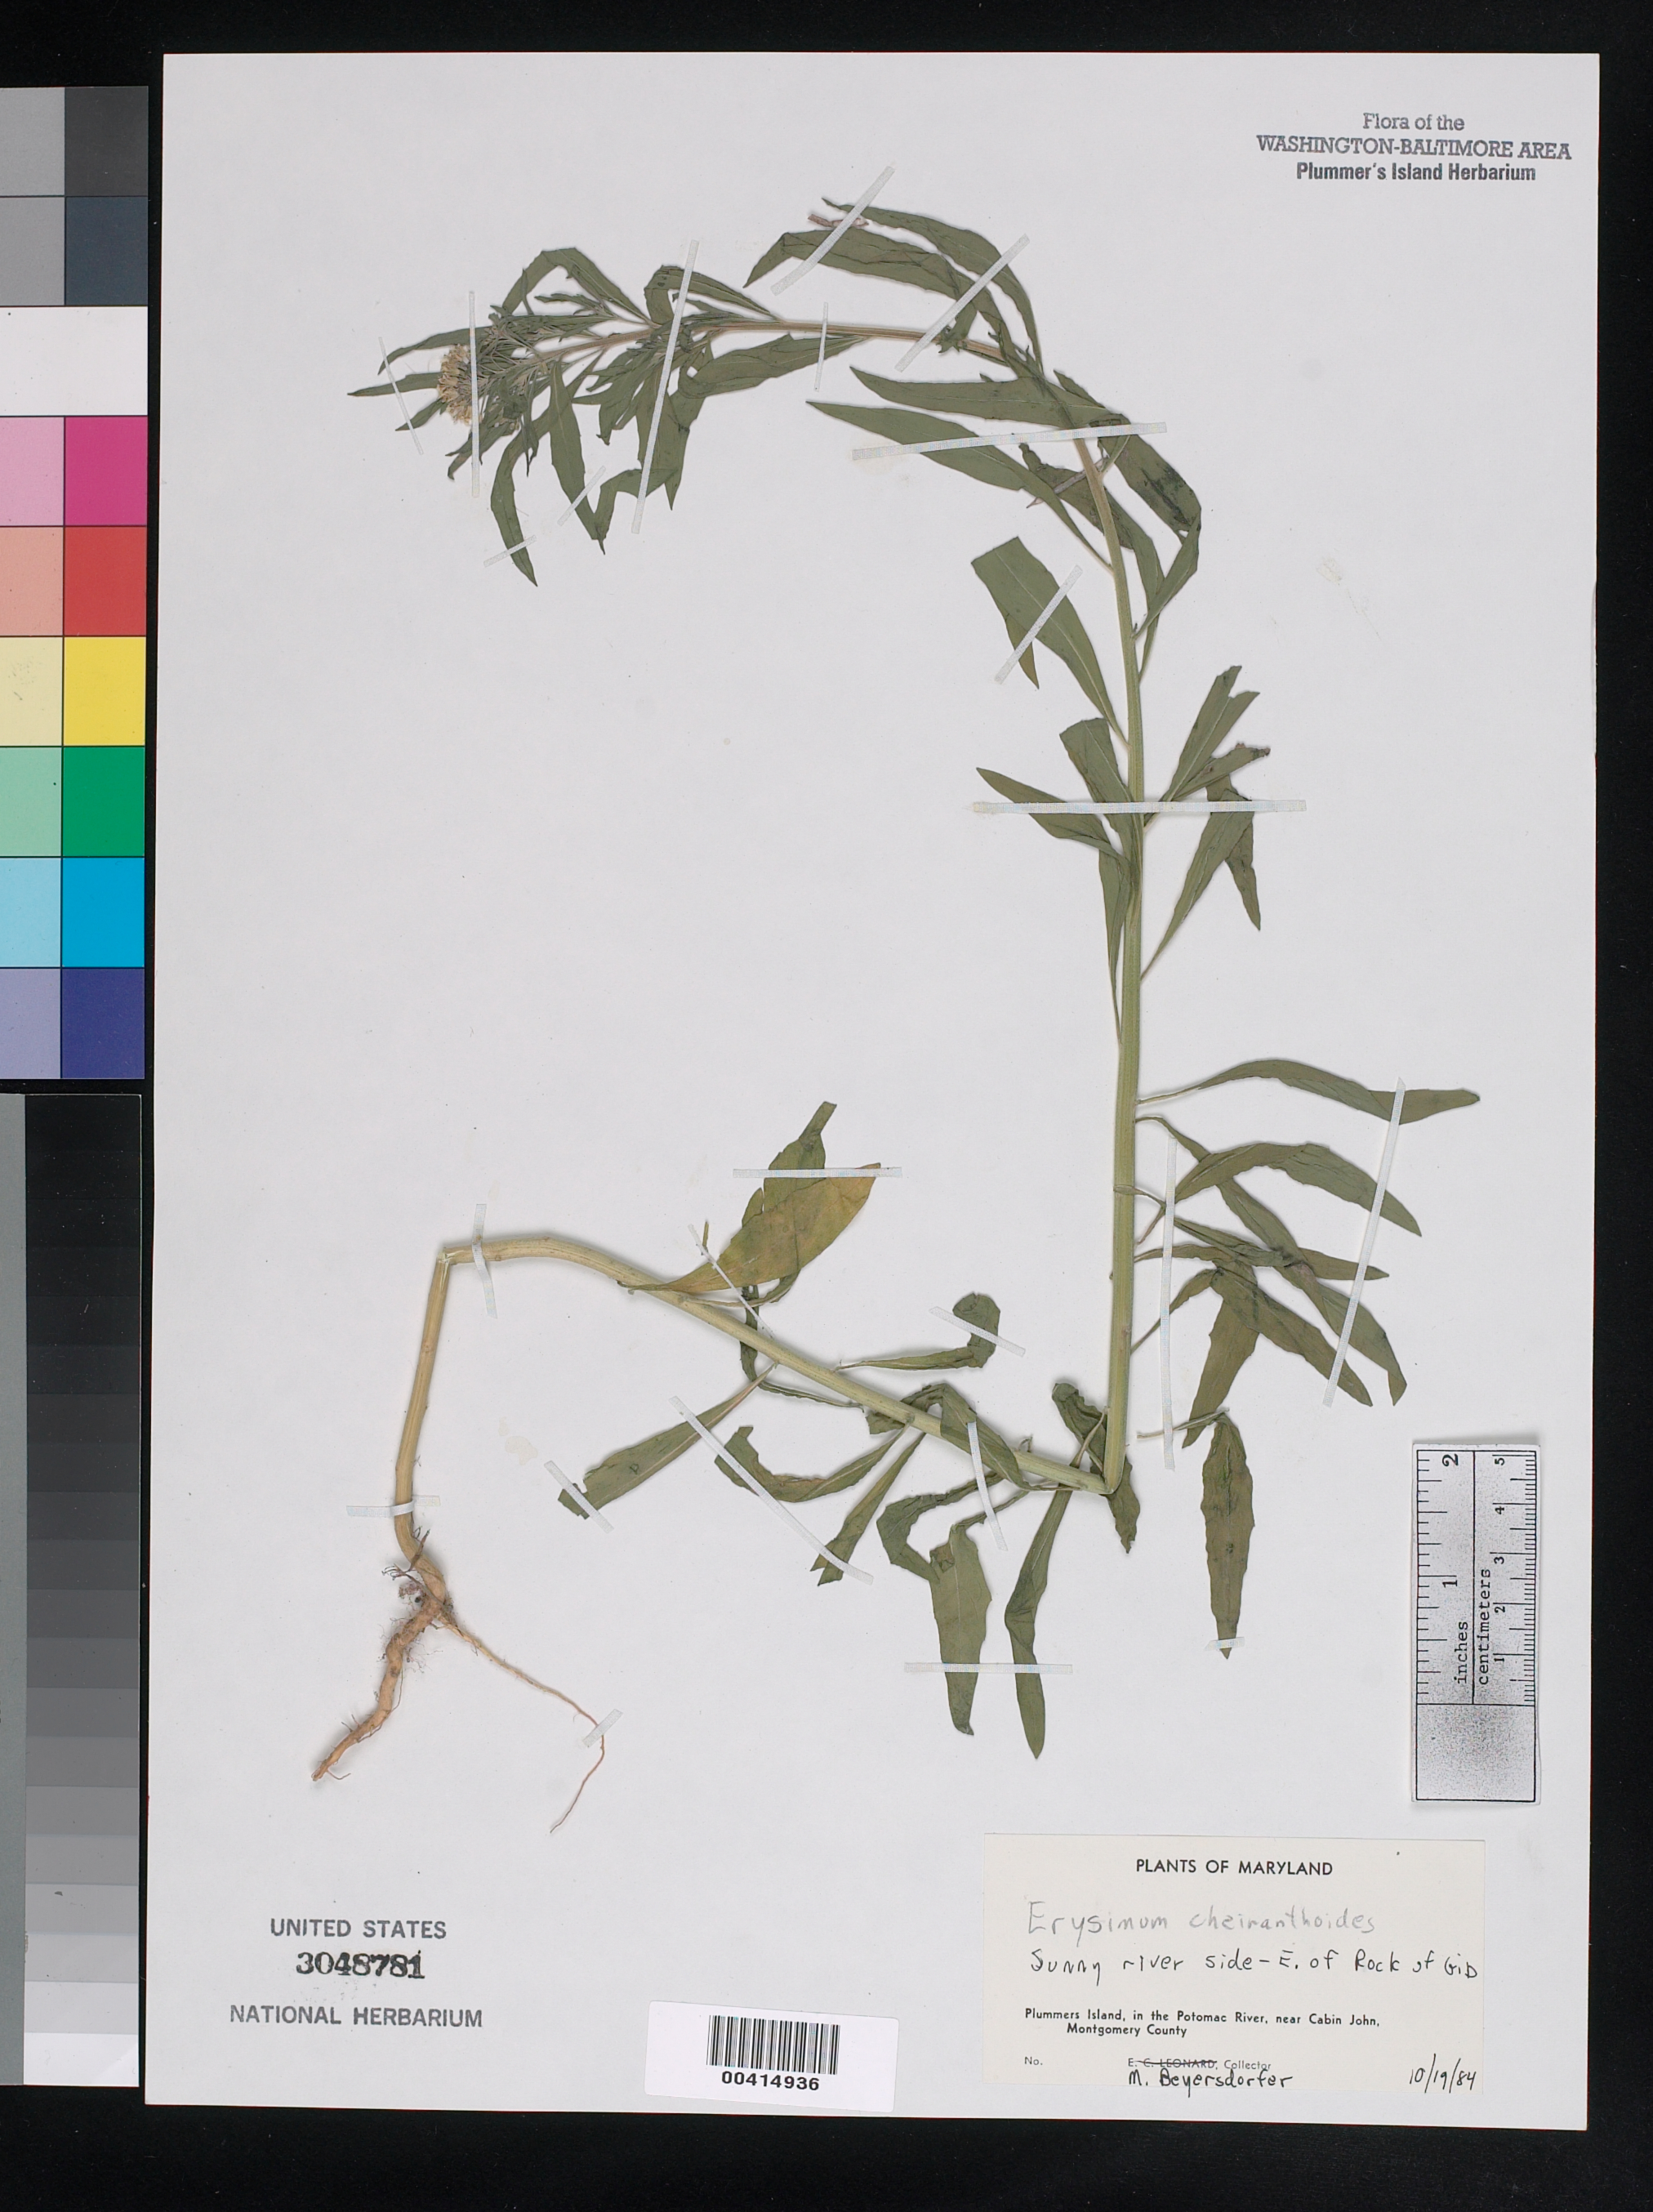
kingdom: Plantae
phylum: Tracheophyta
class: Magnoliopsida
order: Brassicales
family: Brassicaceae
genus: Erysimum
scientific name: Erysimum cheiranthoides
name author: L.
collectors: M. Beyersdorfer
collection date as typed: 19 Oct 1984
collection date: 1984-10-19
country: United States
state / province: Maryland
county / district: Montgomery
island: Plummers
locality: Plummer's Island; river side east of Rock of Gibraltar C. & O. Canal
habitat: Sunny area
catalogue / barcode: US 3048781